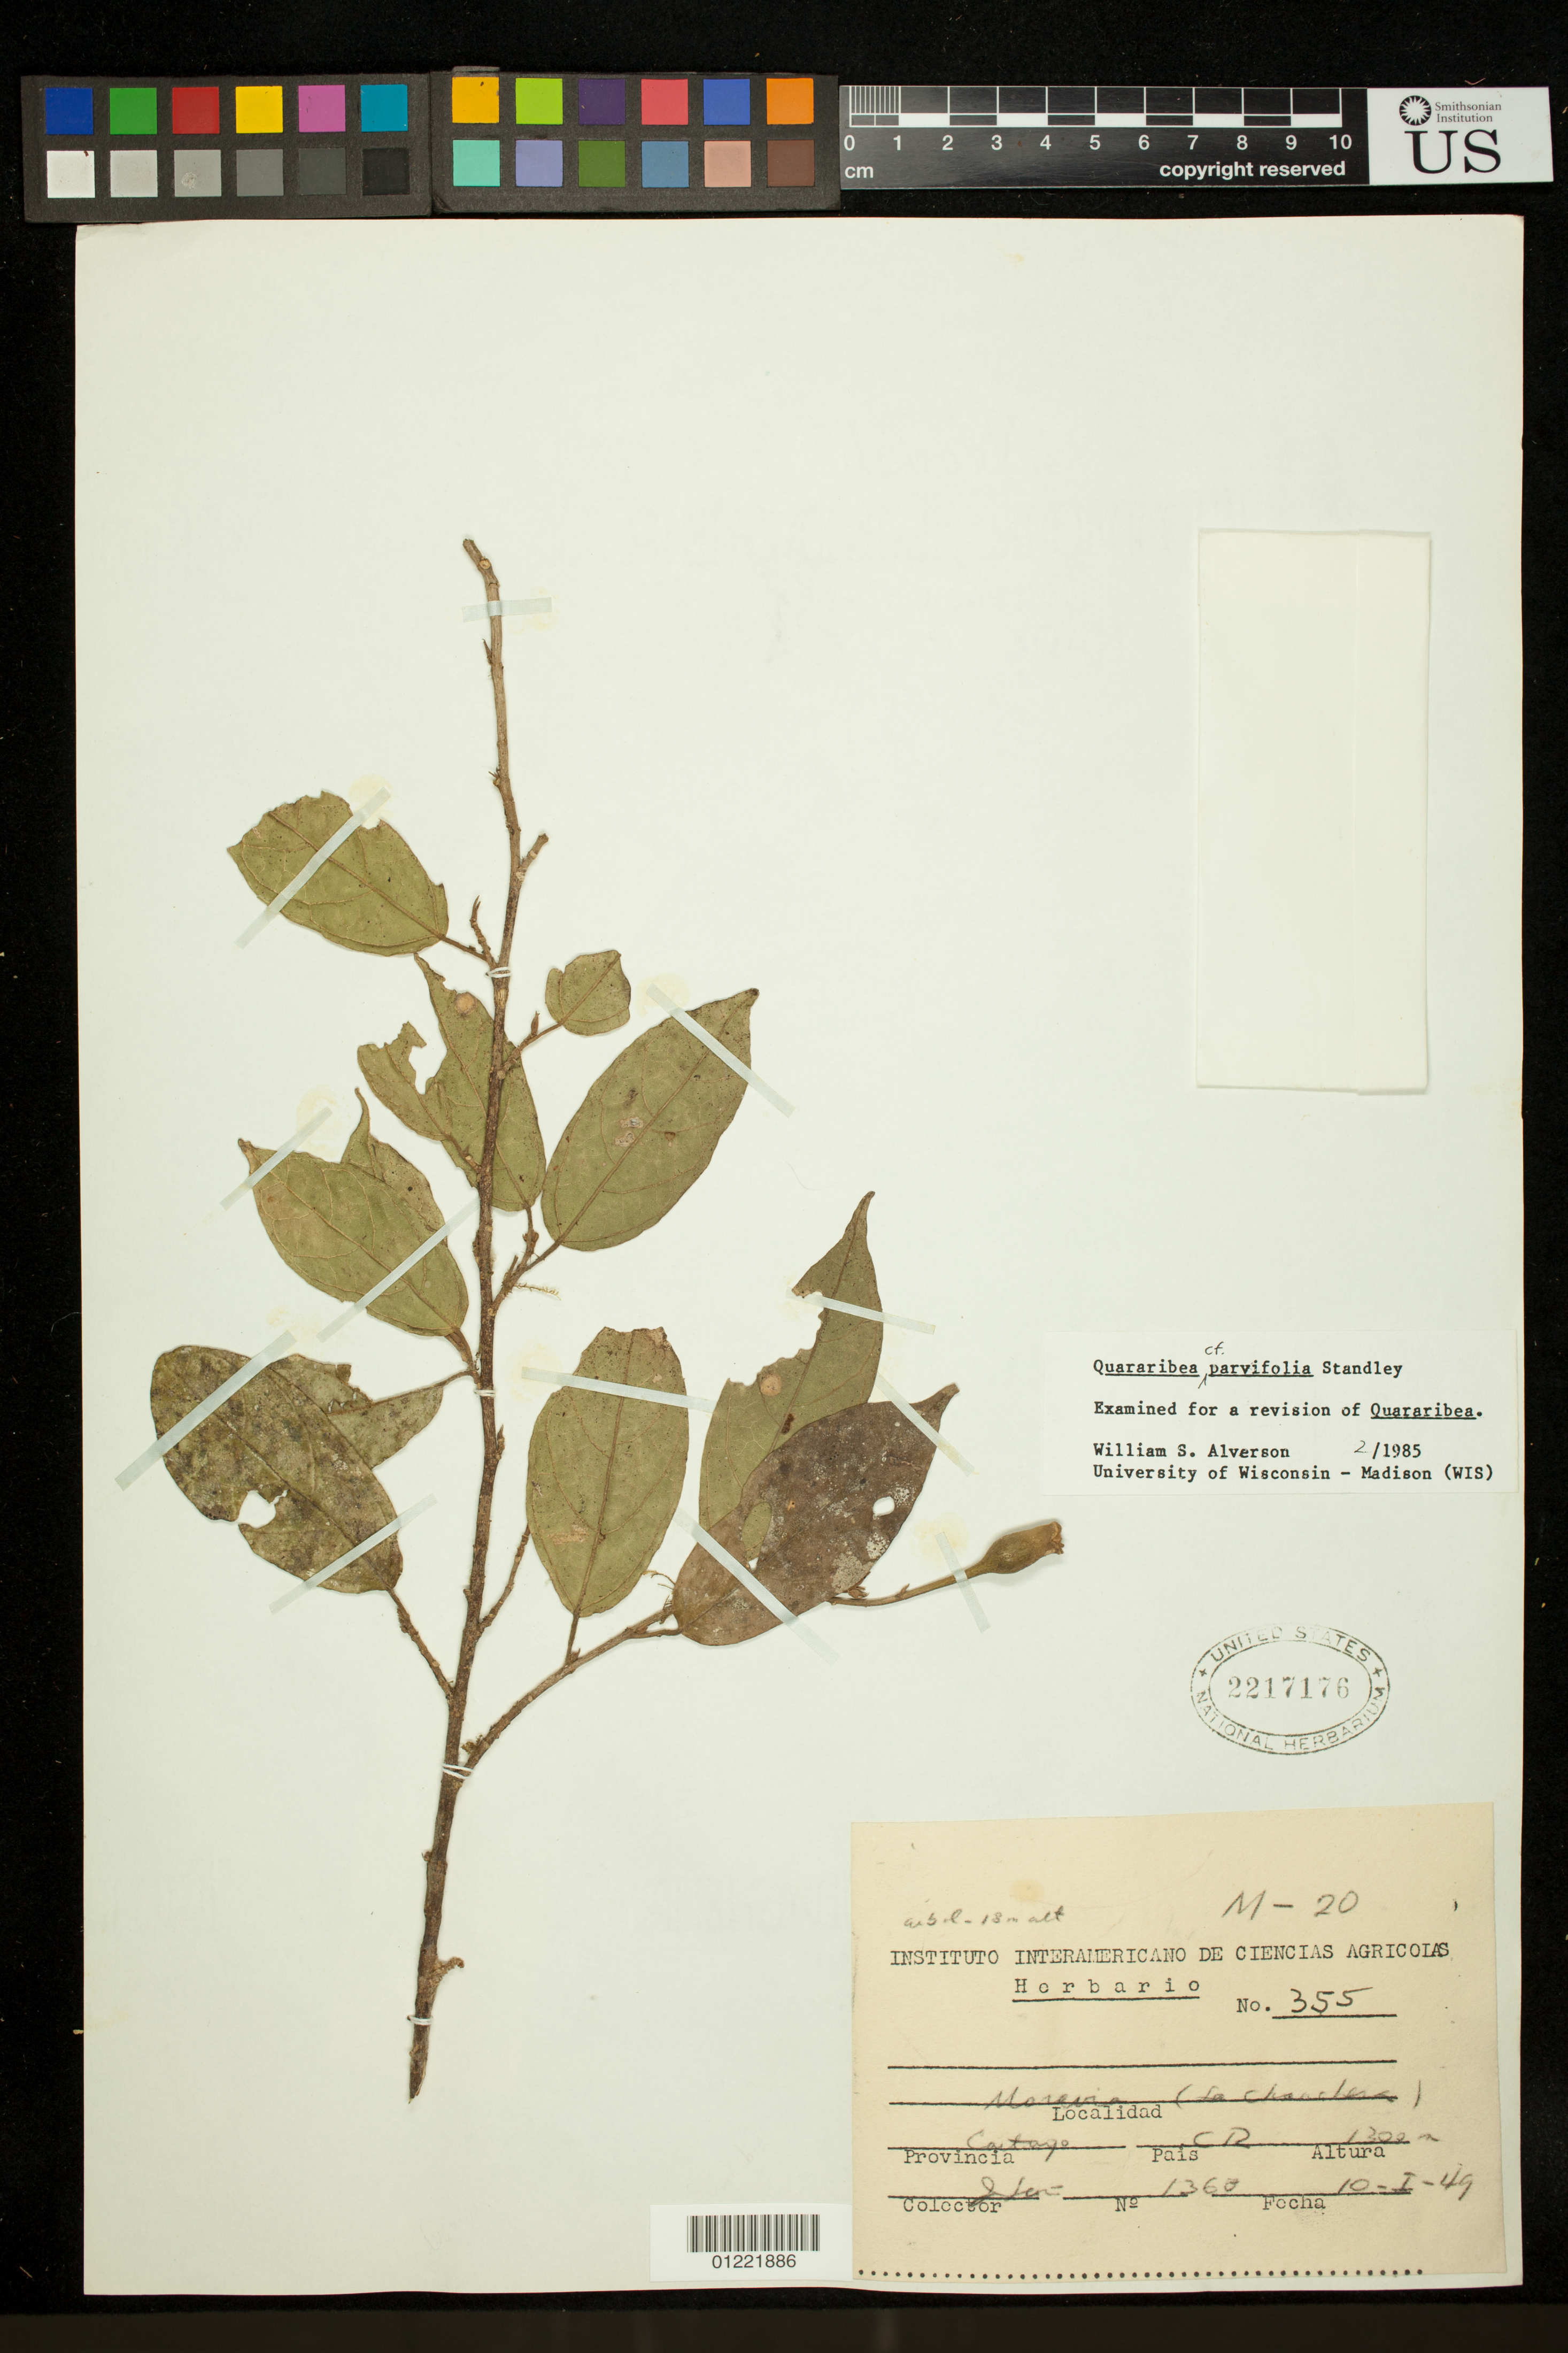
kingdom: Plantae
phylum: Tracheophyta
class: Magnoliopsida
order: Malvales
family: Malvaceae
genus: Quararibea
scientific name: Quararibea parviflora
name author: Lundell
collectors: J. León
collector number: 1360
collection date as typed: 10 Jan 1949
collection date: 1949-01-10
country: Costa Rica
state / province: Cartago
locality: Morana - La Chanchera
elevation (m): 1300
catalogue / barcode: US 2217176